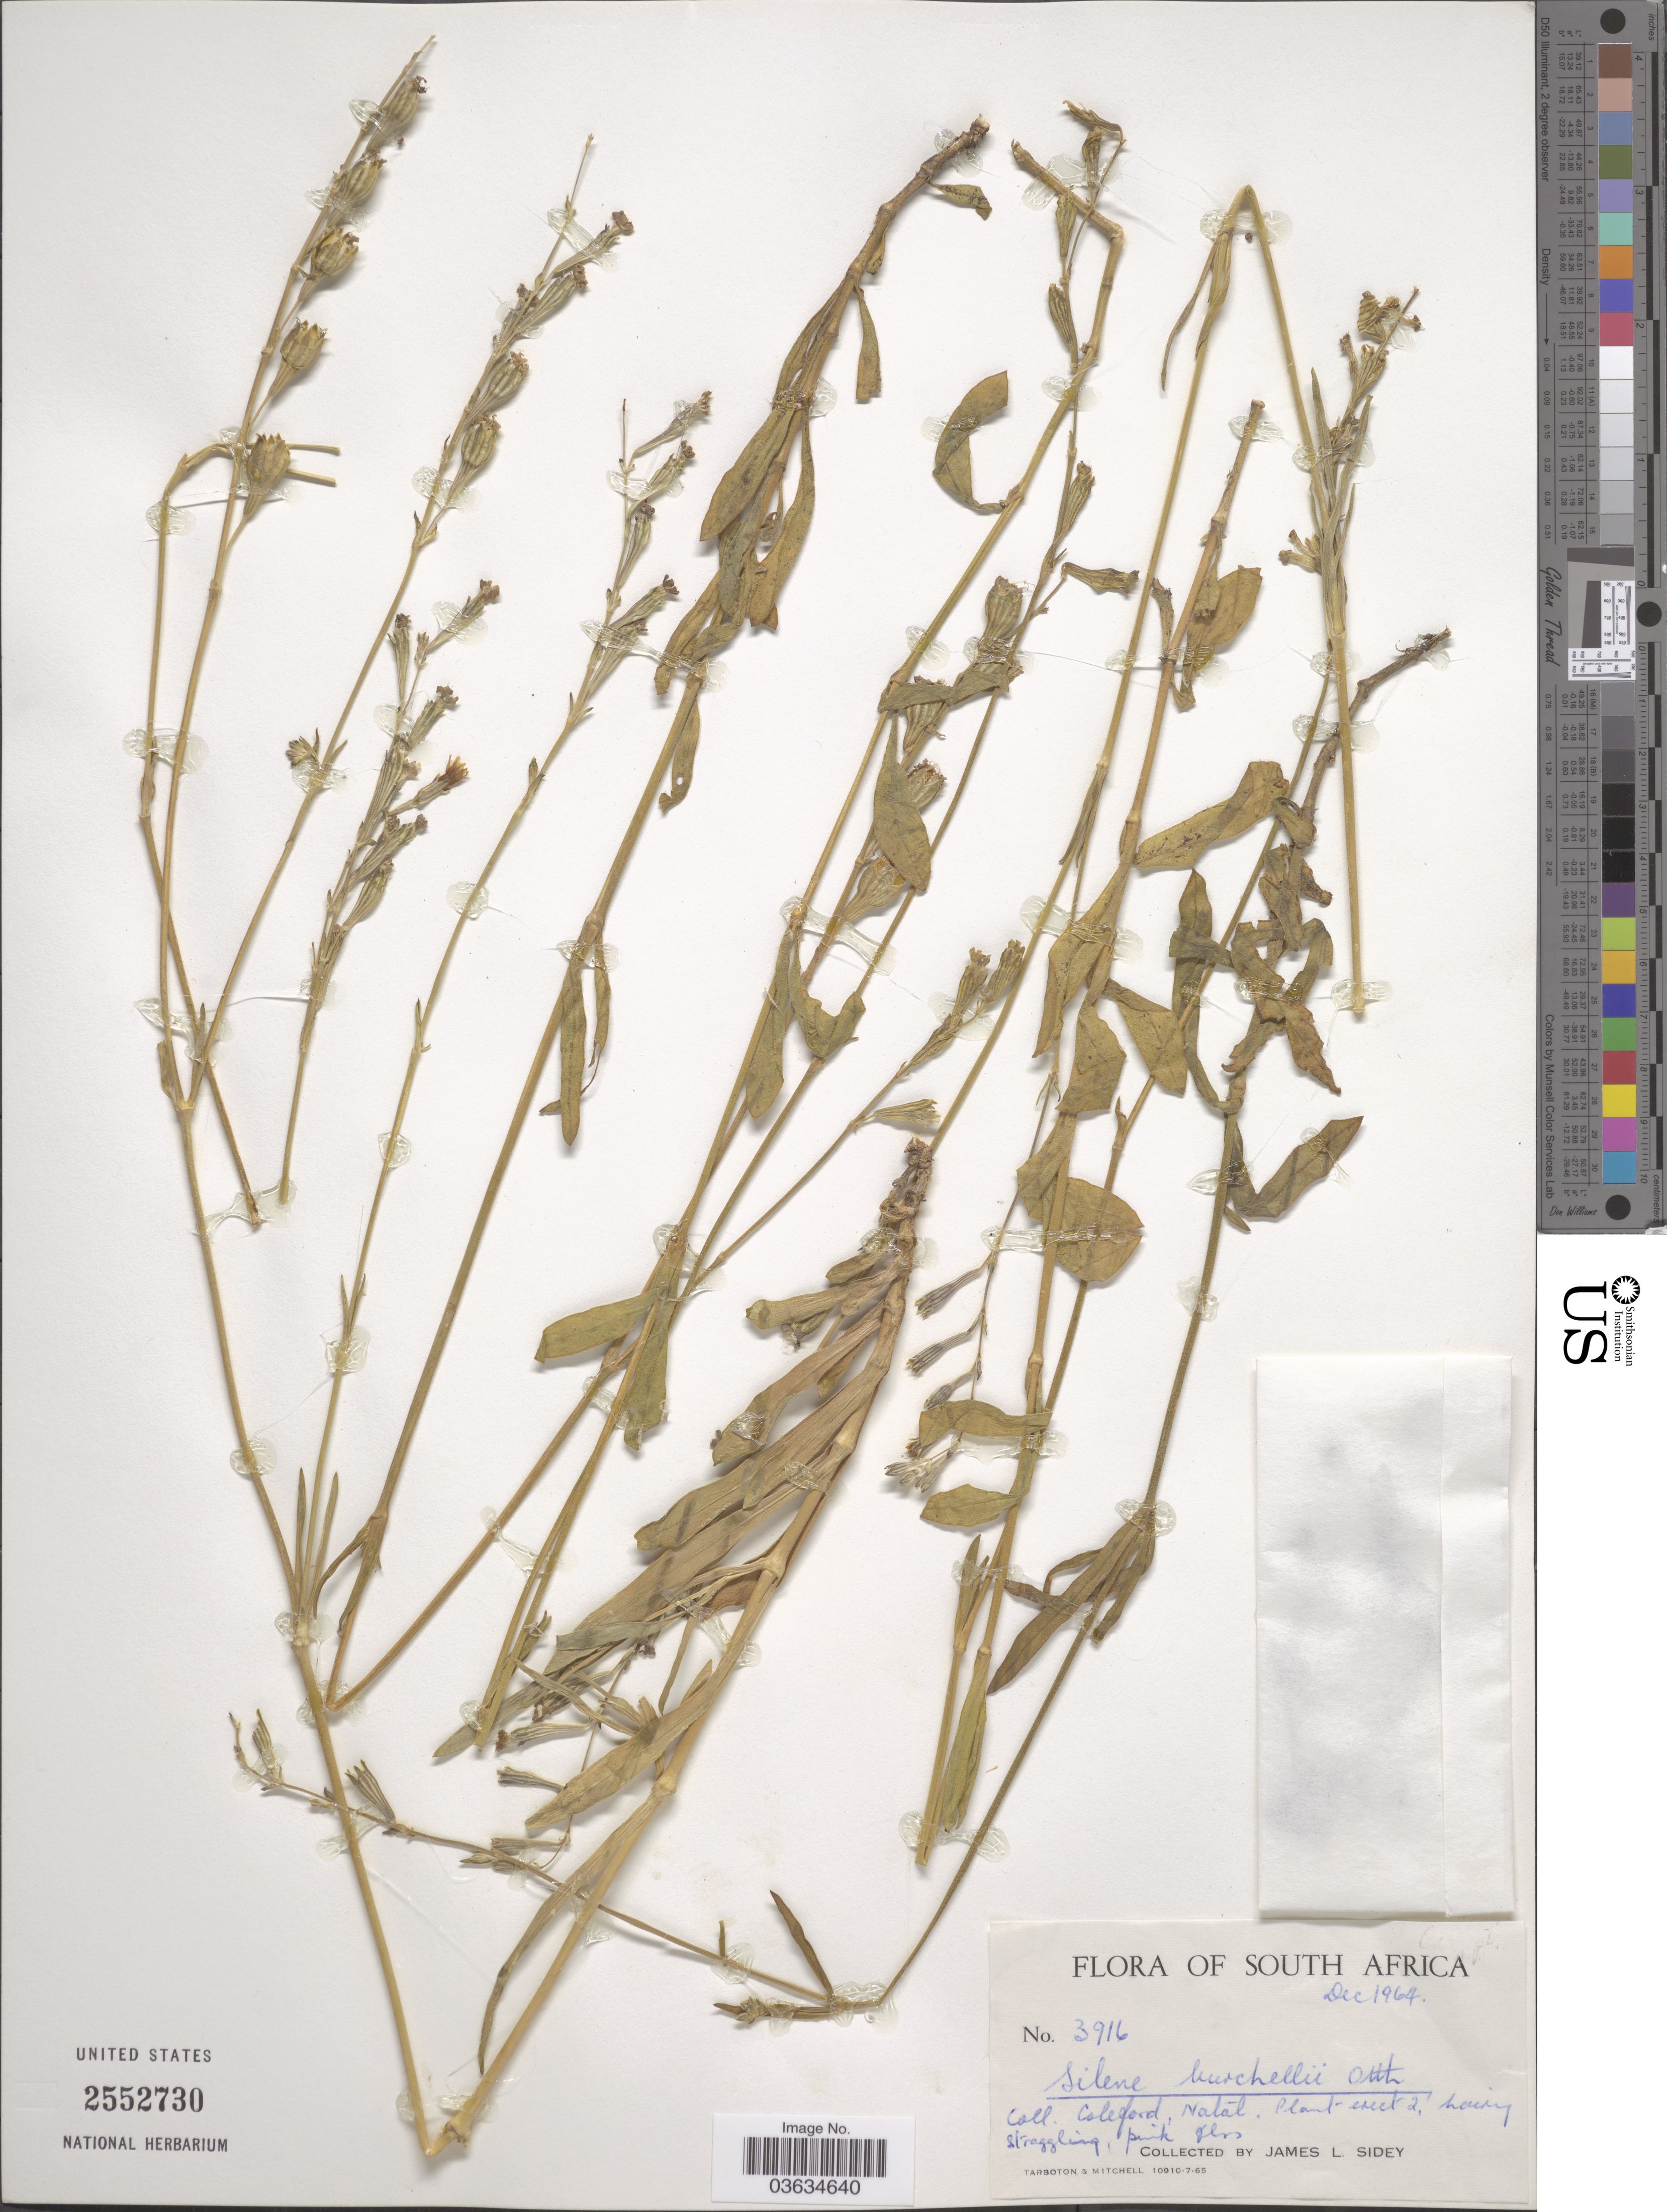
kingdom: Plantae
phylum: Tracheophyta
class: Magnoliopsida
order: Caryophyllales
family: Caryophyllaceae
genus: Silene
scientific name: Silene burchellii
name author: Otth ex DC.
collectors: J. L. Sidey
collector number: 3916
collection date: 1964-12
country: South Africa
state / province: KwaZulu-Natal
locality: Coleford, Natal.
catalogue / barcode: US 2552730